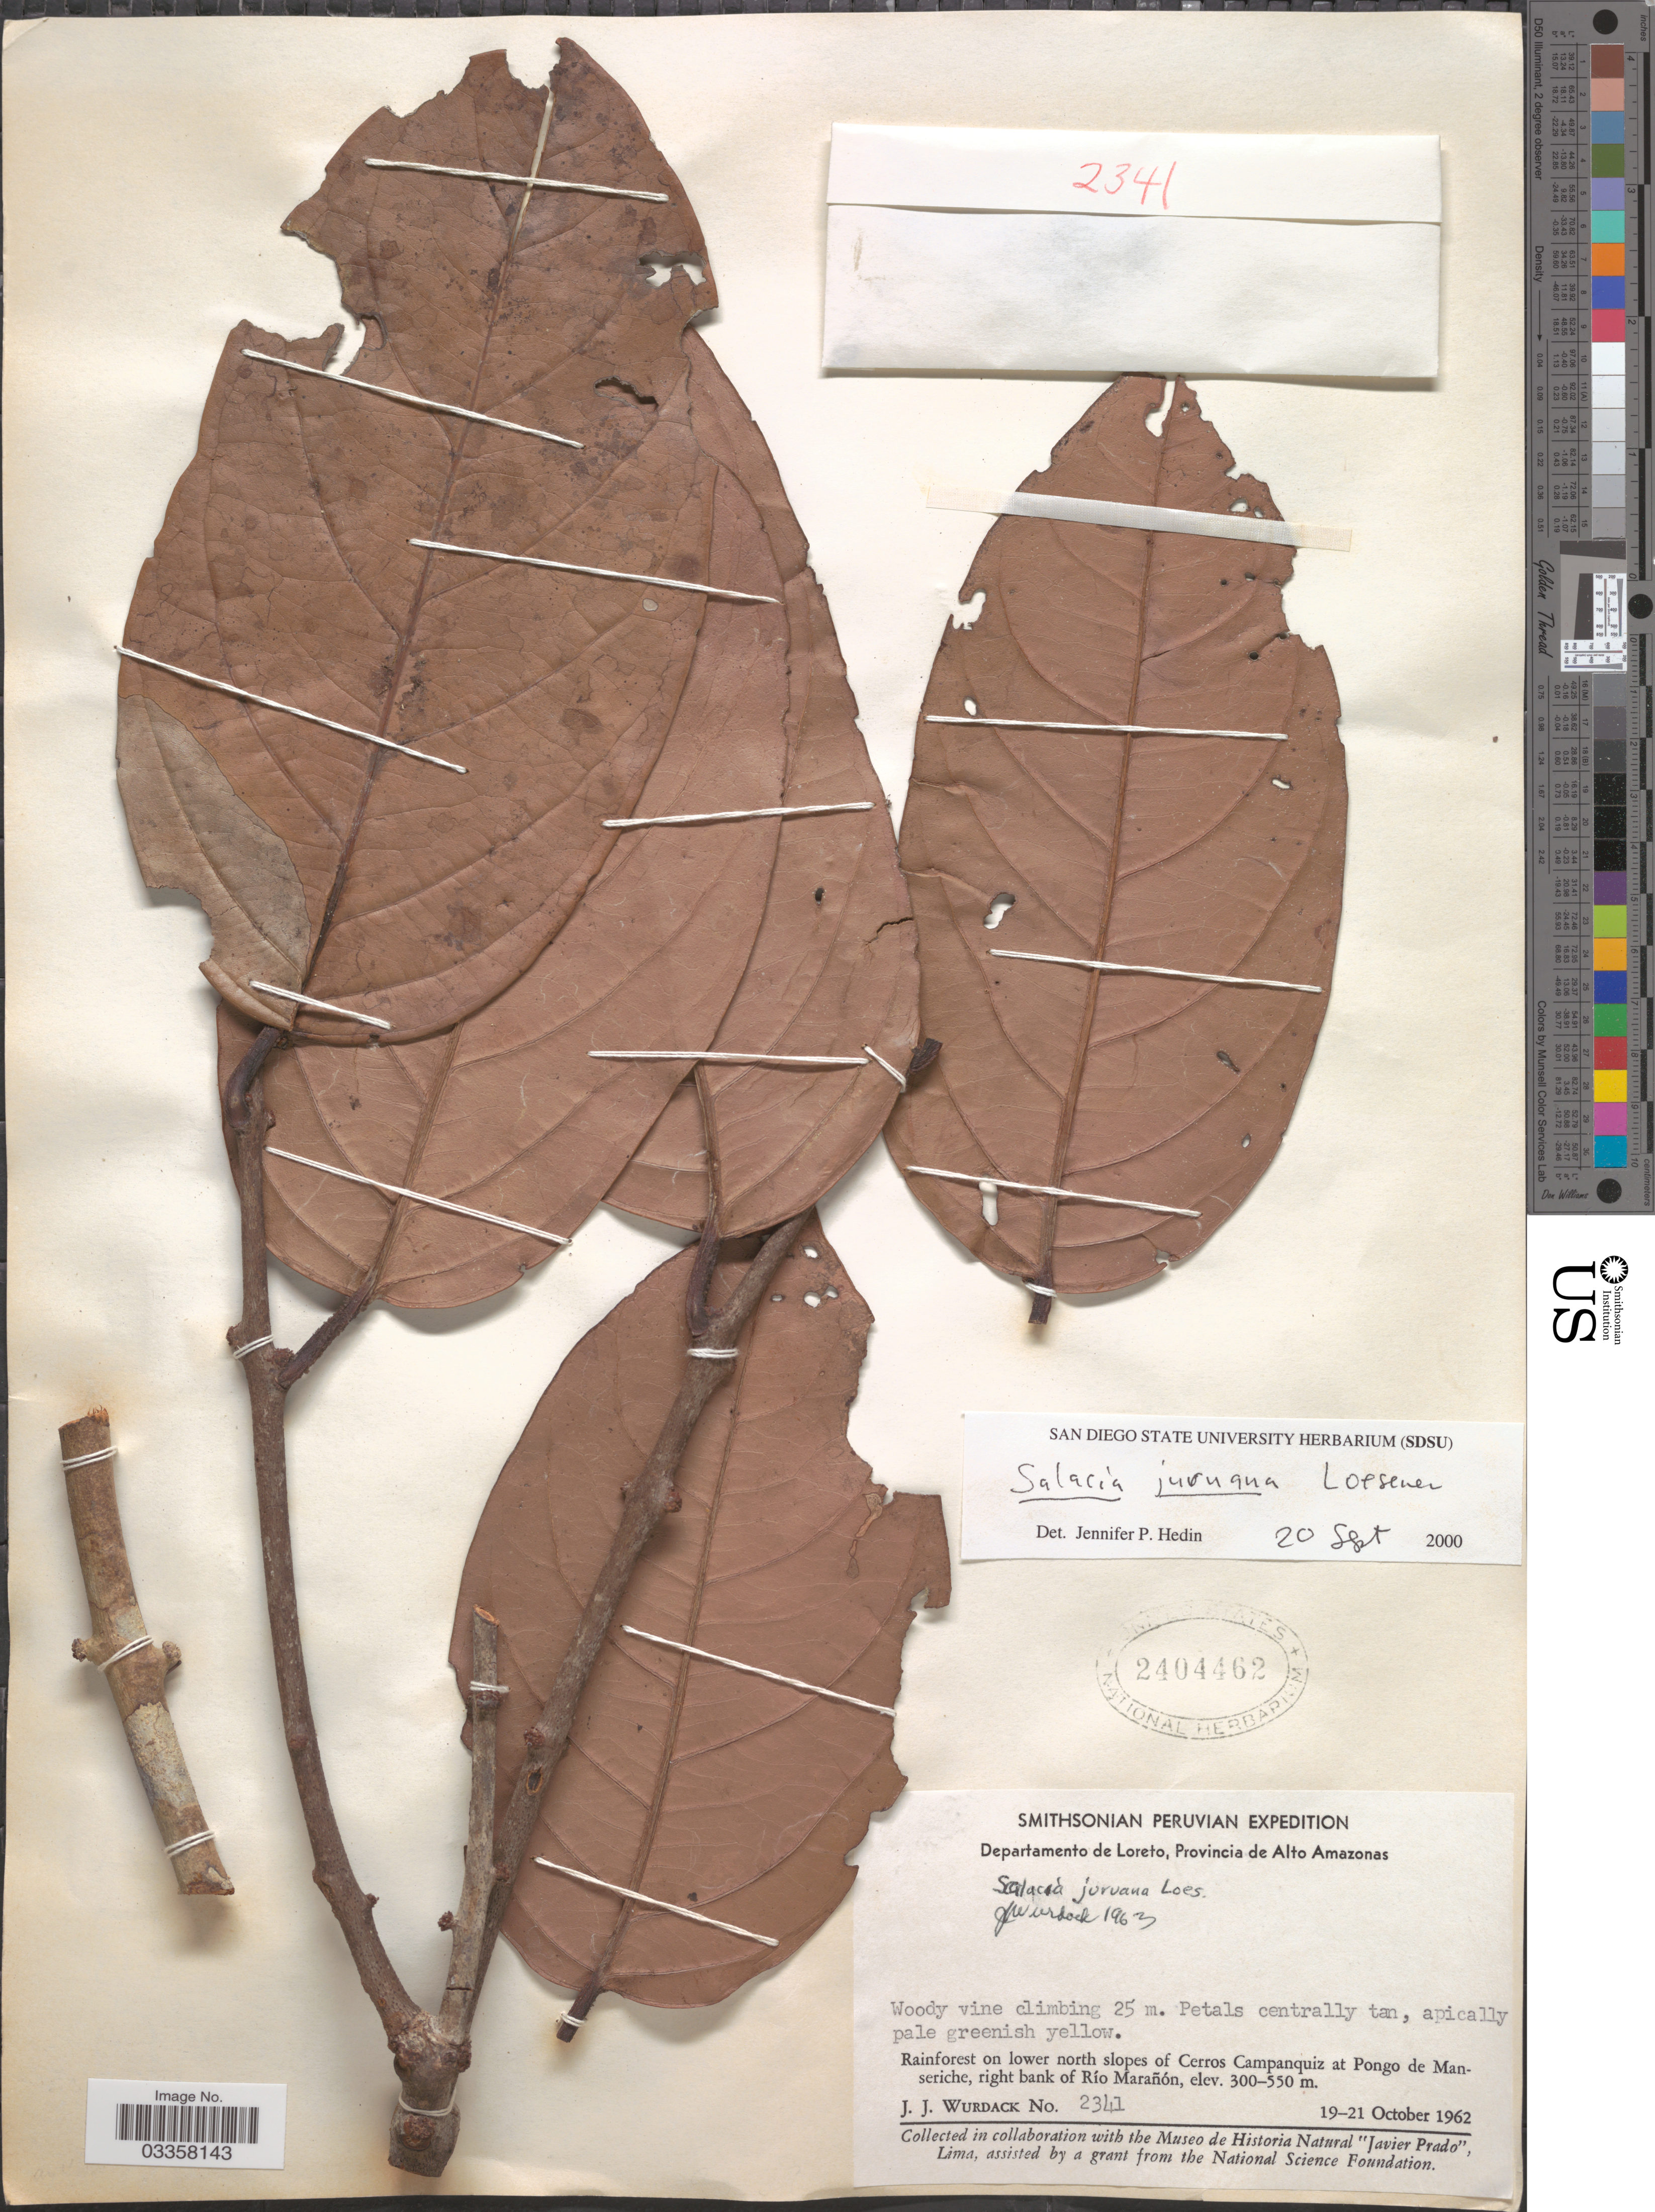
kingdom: Plantae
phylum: Tracheophyta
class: Magnoliopsida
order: Celastrales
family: Celastraceae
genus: Salacia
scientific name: Salacia juruana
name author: Loes.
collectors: J. J. Wurdack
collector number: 2341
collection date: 1962-10-19/1962-10-21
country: Peru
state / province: Loreto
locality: Departamento de Loreto, Provincia de Alto Amazonias, Rainforest on lower north slopes of Cerros Campanquiz at Pongo de Manseriche, right bank of Río Marañon.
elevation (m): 300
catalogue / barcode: US 2404462